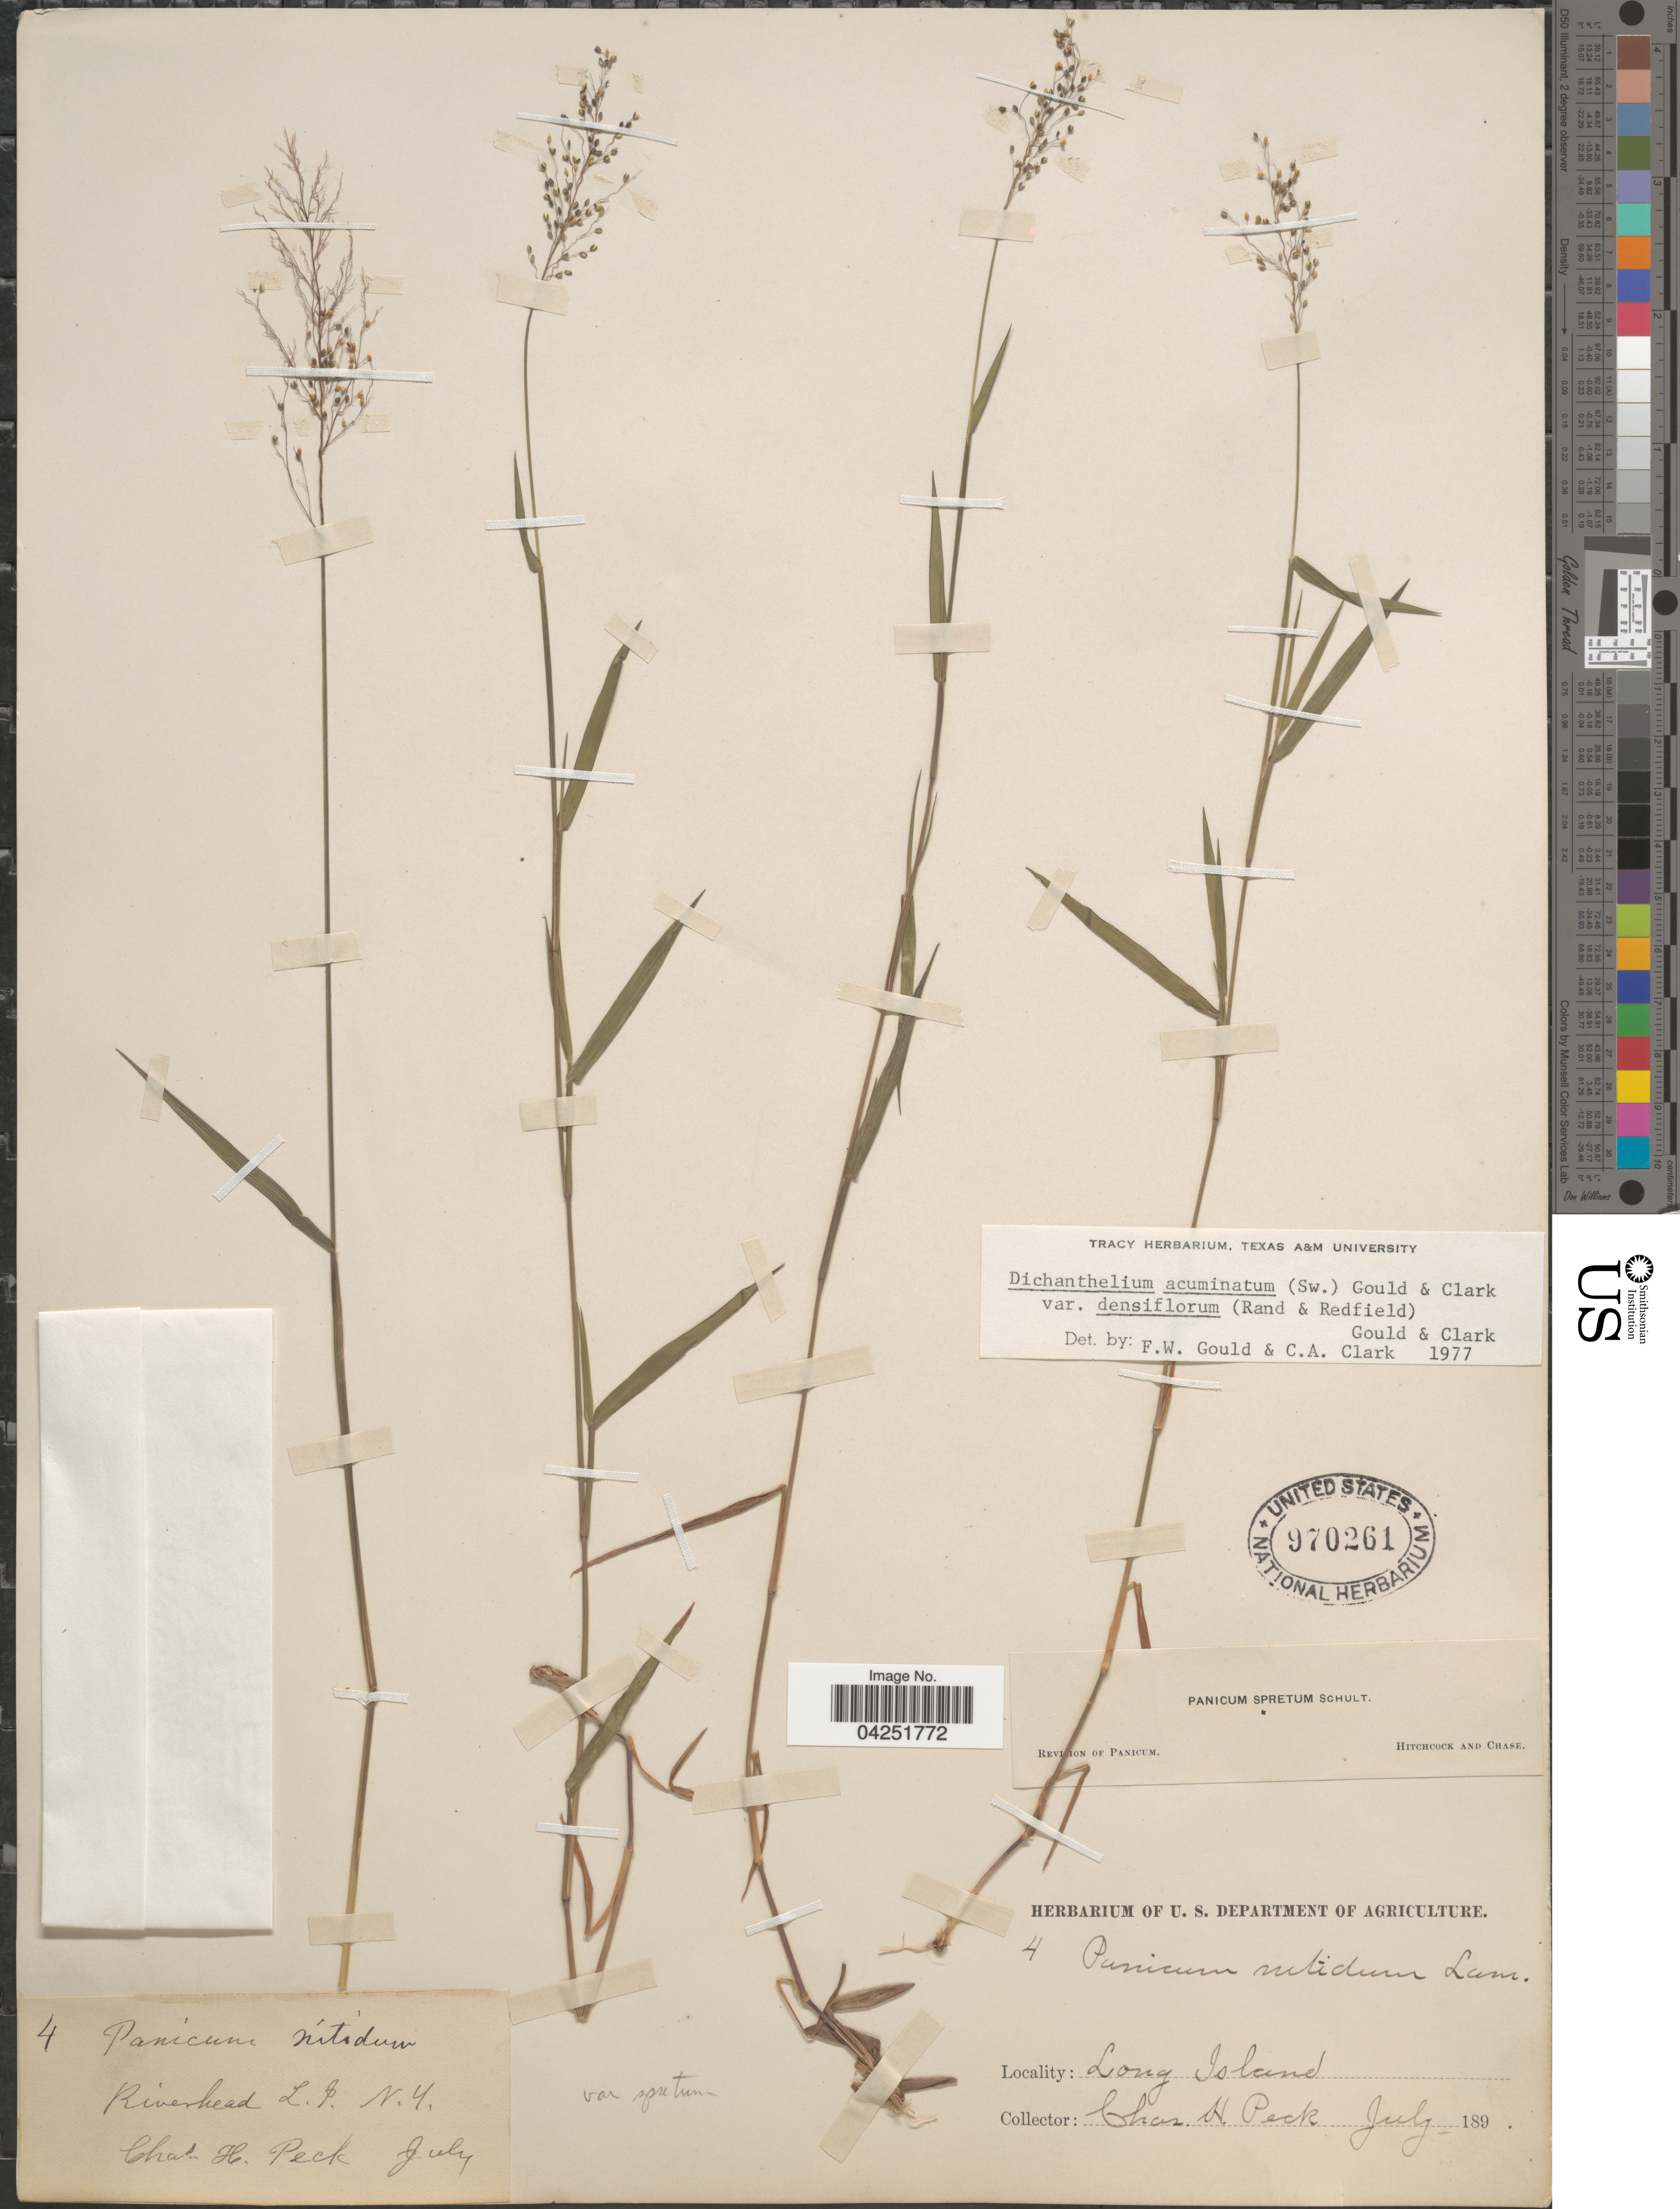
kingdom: Plantae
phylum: Tracheophyta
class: Liliopsida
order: Poales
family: Poaceae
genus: Dichanthelium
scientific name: Dichanthelium acuminatum var. densiflorum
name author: (Rand & Redfield) Gould & C.A. Clark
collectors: C. H. Peck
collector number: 4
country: United States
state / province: New York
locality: Riverhead Long Island.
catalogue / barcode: US 970261